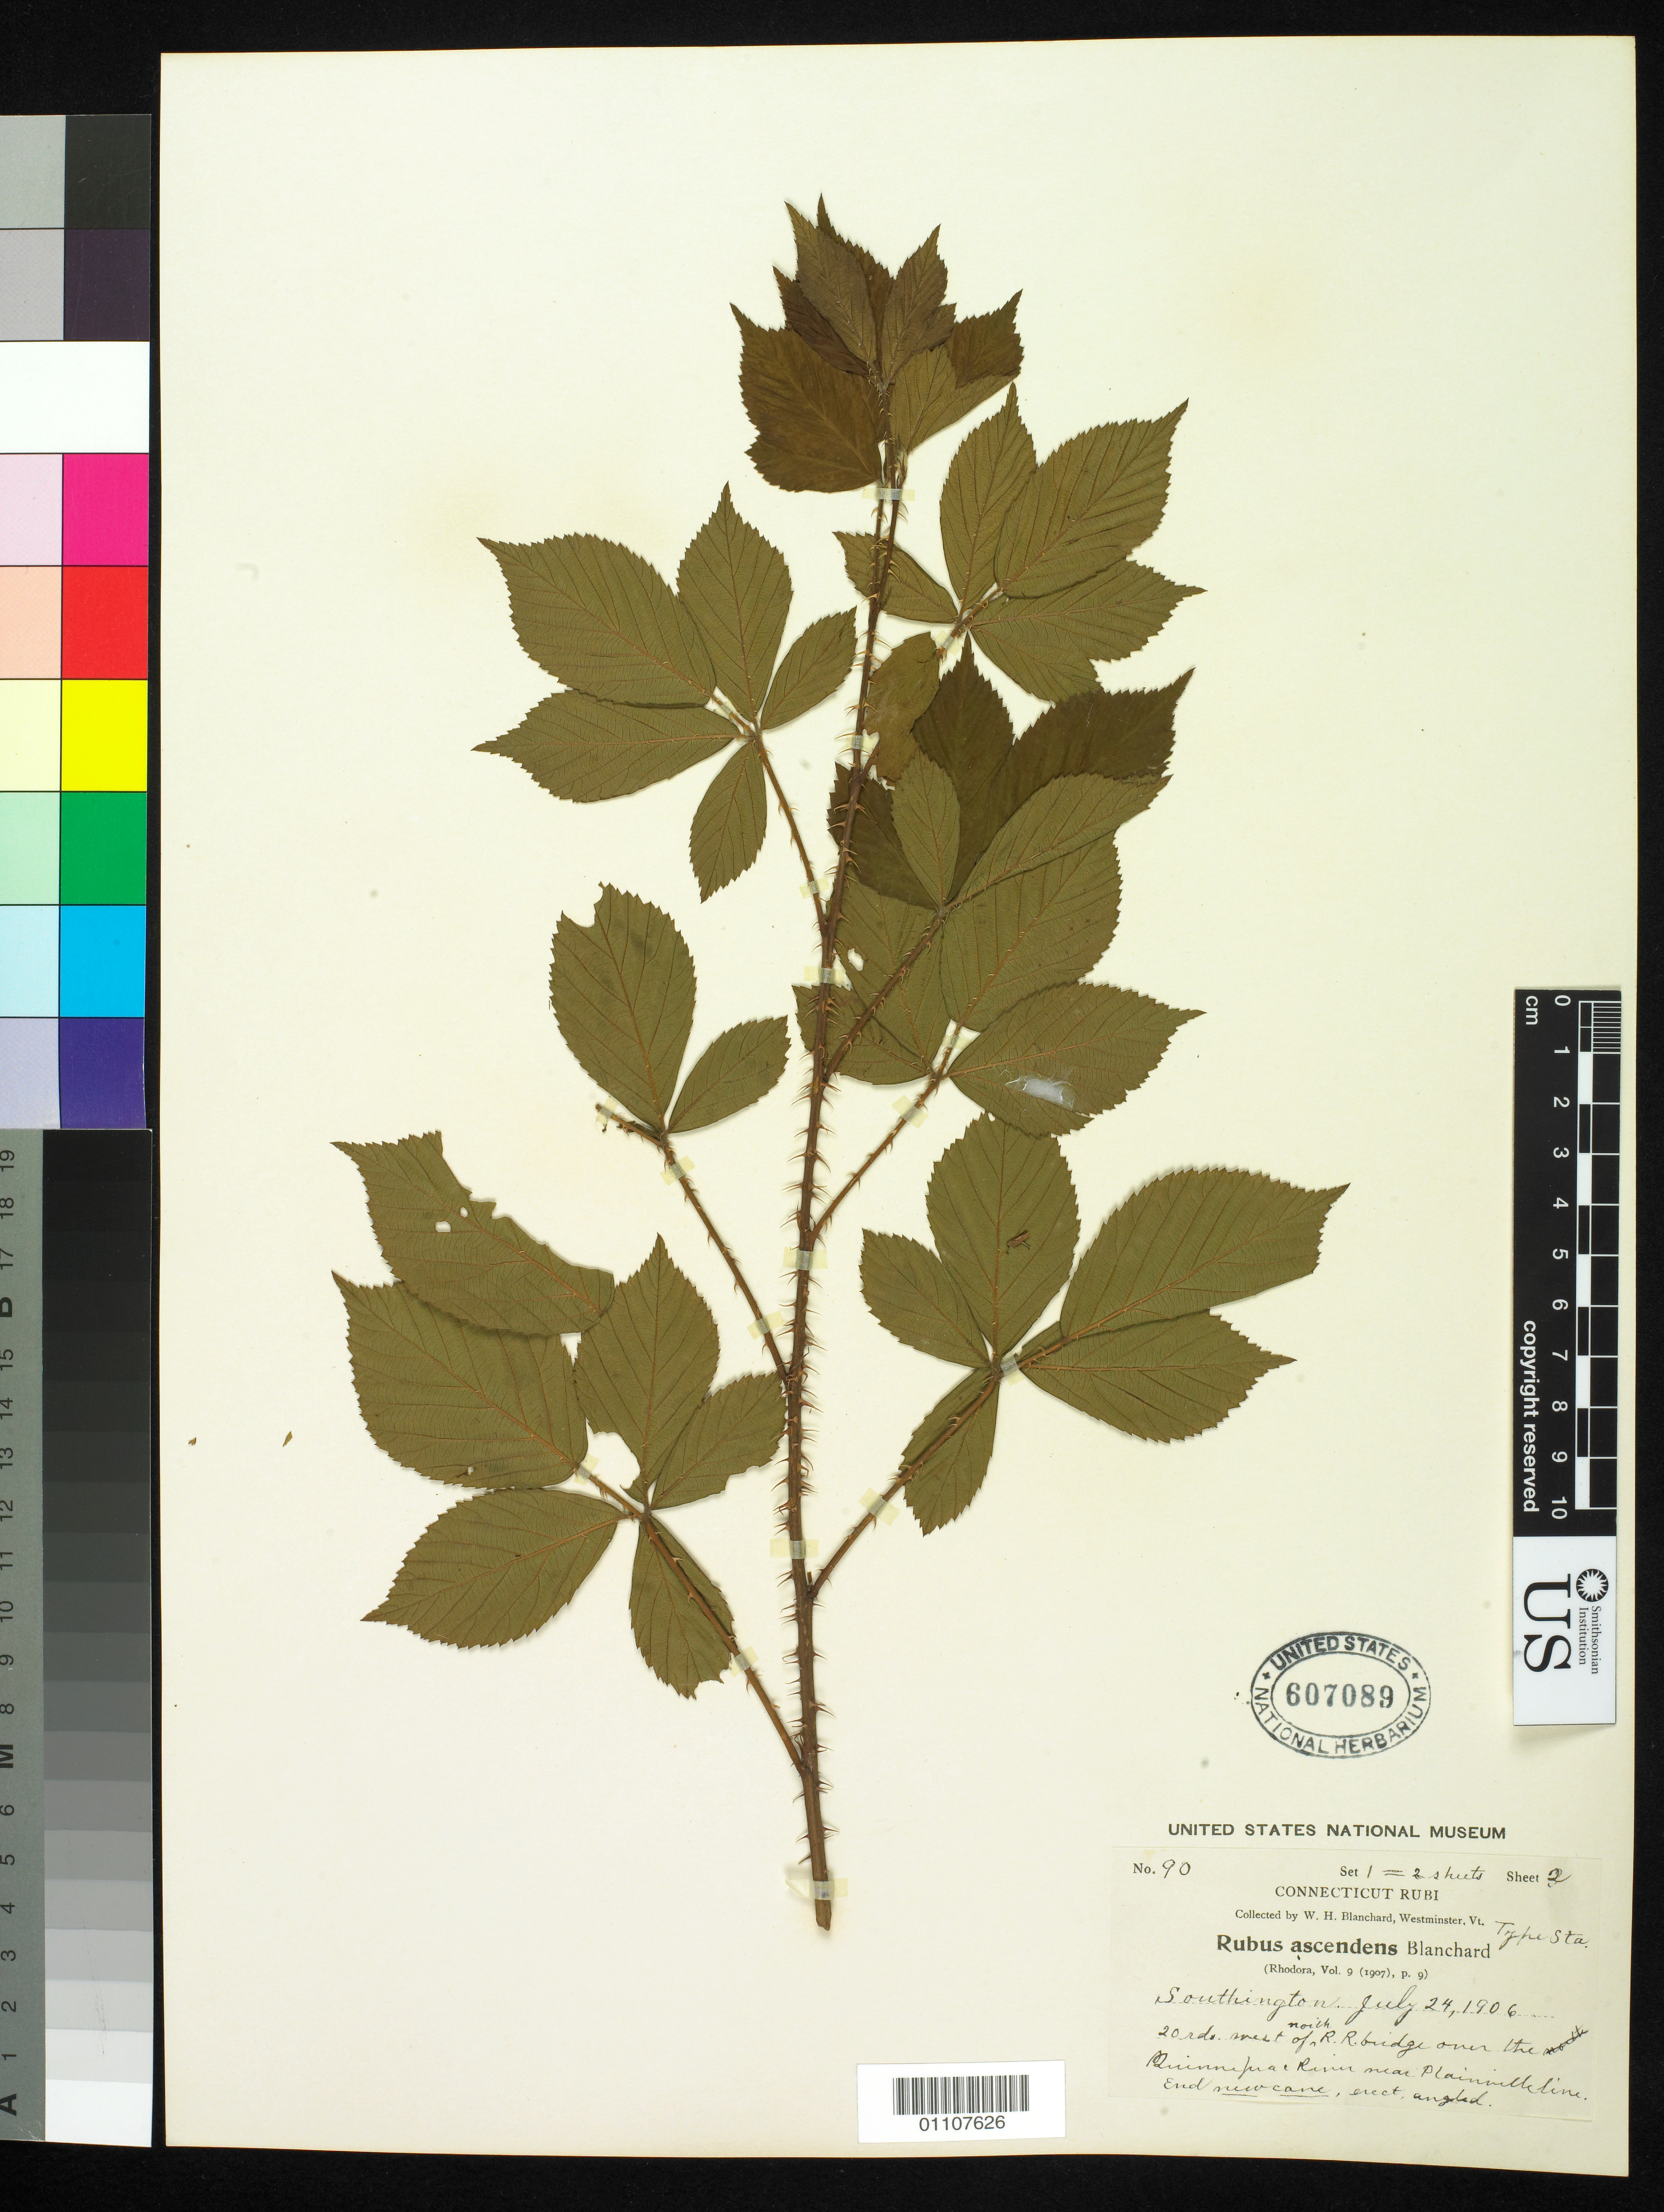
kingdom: Plantae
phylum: Tracheophyta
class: Magnoliopsida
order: Rosales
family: Rosaceae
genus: Rubus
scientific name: Rubus ascendens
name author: Blanch.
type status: Syntype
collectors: W. H. Blanchard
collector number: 90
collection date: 1906-07-24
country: United States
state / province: Connecticut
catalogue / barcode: US 607089